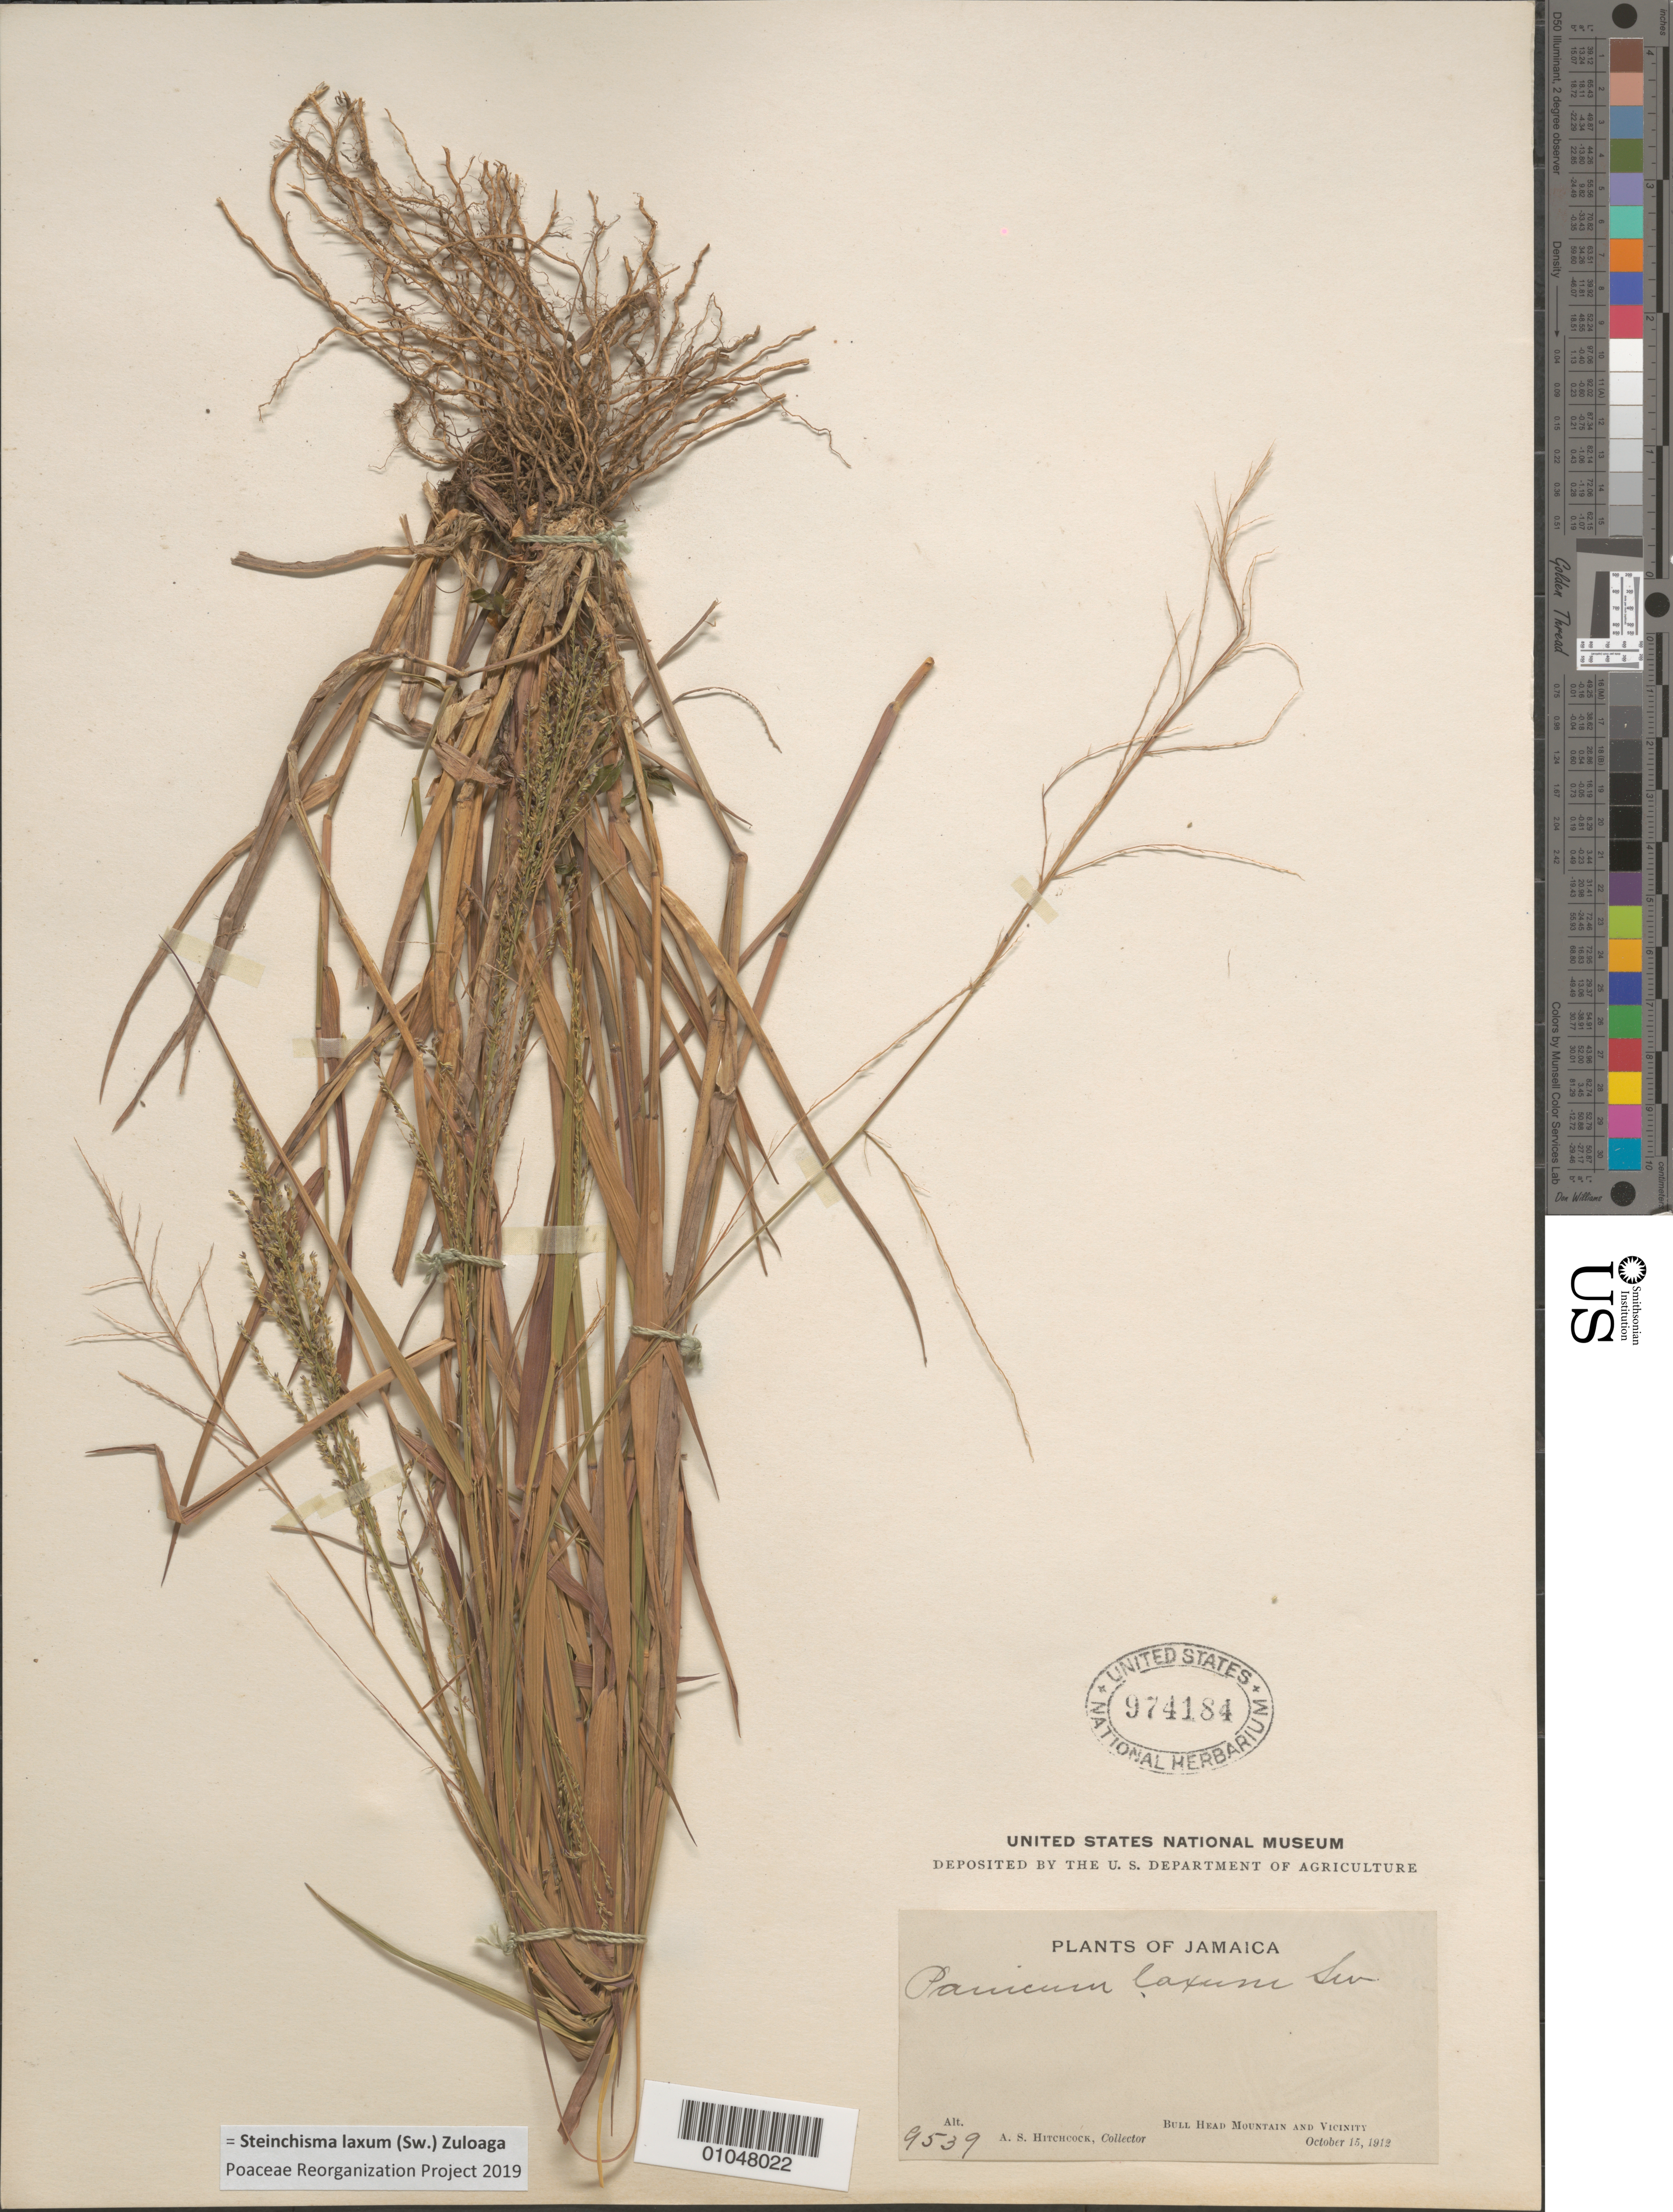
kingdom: Plantae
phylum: Tracheophyta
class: Liliopsida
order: Poales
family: Poaceae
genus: Panicum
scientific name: Panicum laxum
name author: Sw.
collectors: A. S. Hitchcock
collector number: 9539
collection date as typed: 15 Oct 1912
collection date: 1912-10-15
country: Jamaica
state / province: Clarendon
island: Jamaica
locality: Bull Head Mtn. and Vic.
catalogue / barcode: US 974184